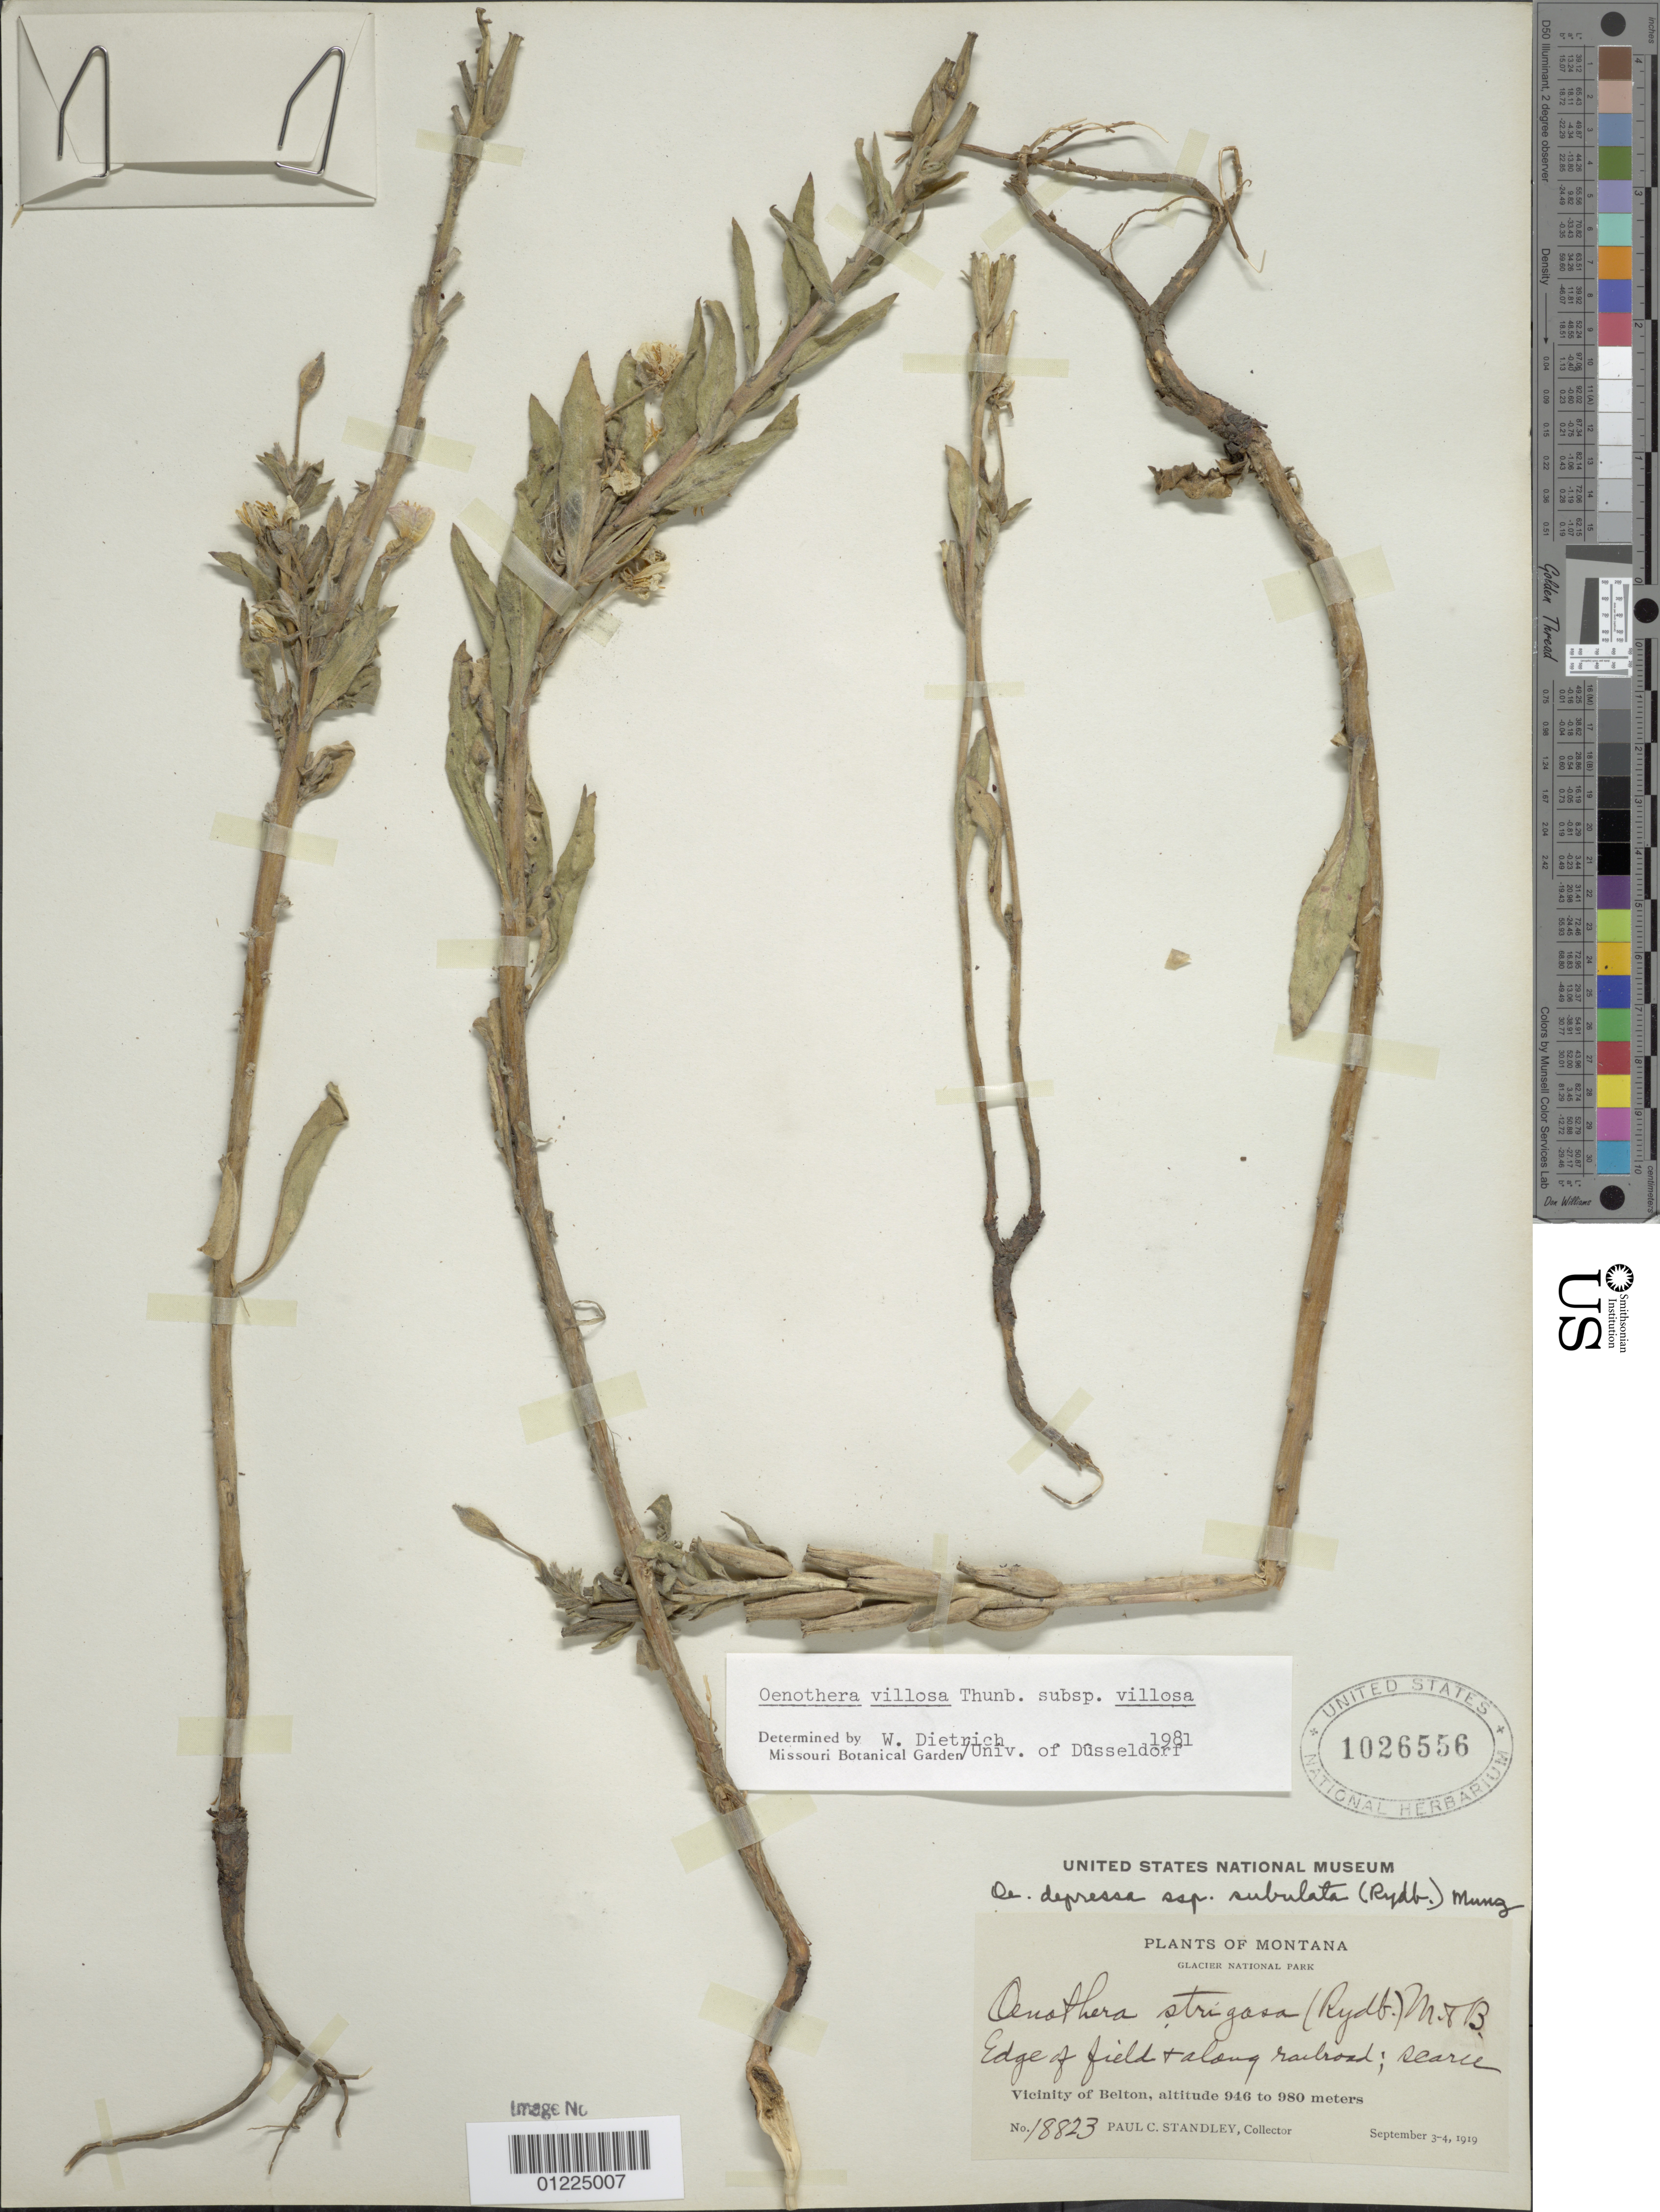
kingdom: Plantae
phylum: Tracheophyta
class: Magnoliopsida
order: Myrtales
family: Onagraceae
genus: Oenothera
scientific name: Oenothera villosa subsp. villosa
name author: Thunb.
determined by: Dietrich, W.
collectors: P. C. Standley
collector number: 18823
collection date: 1919-09-03/1919-09-04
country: United States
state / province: Montana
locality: Glacier National Park., vicinity of Belton.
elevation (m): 946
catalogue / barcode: US 1026556